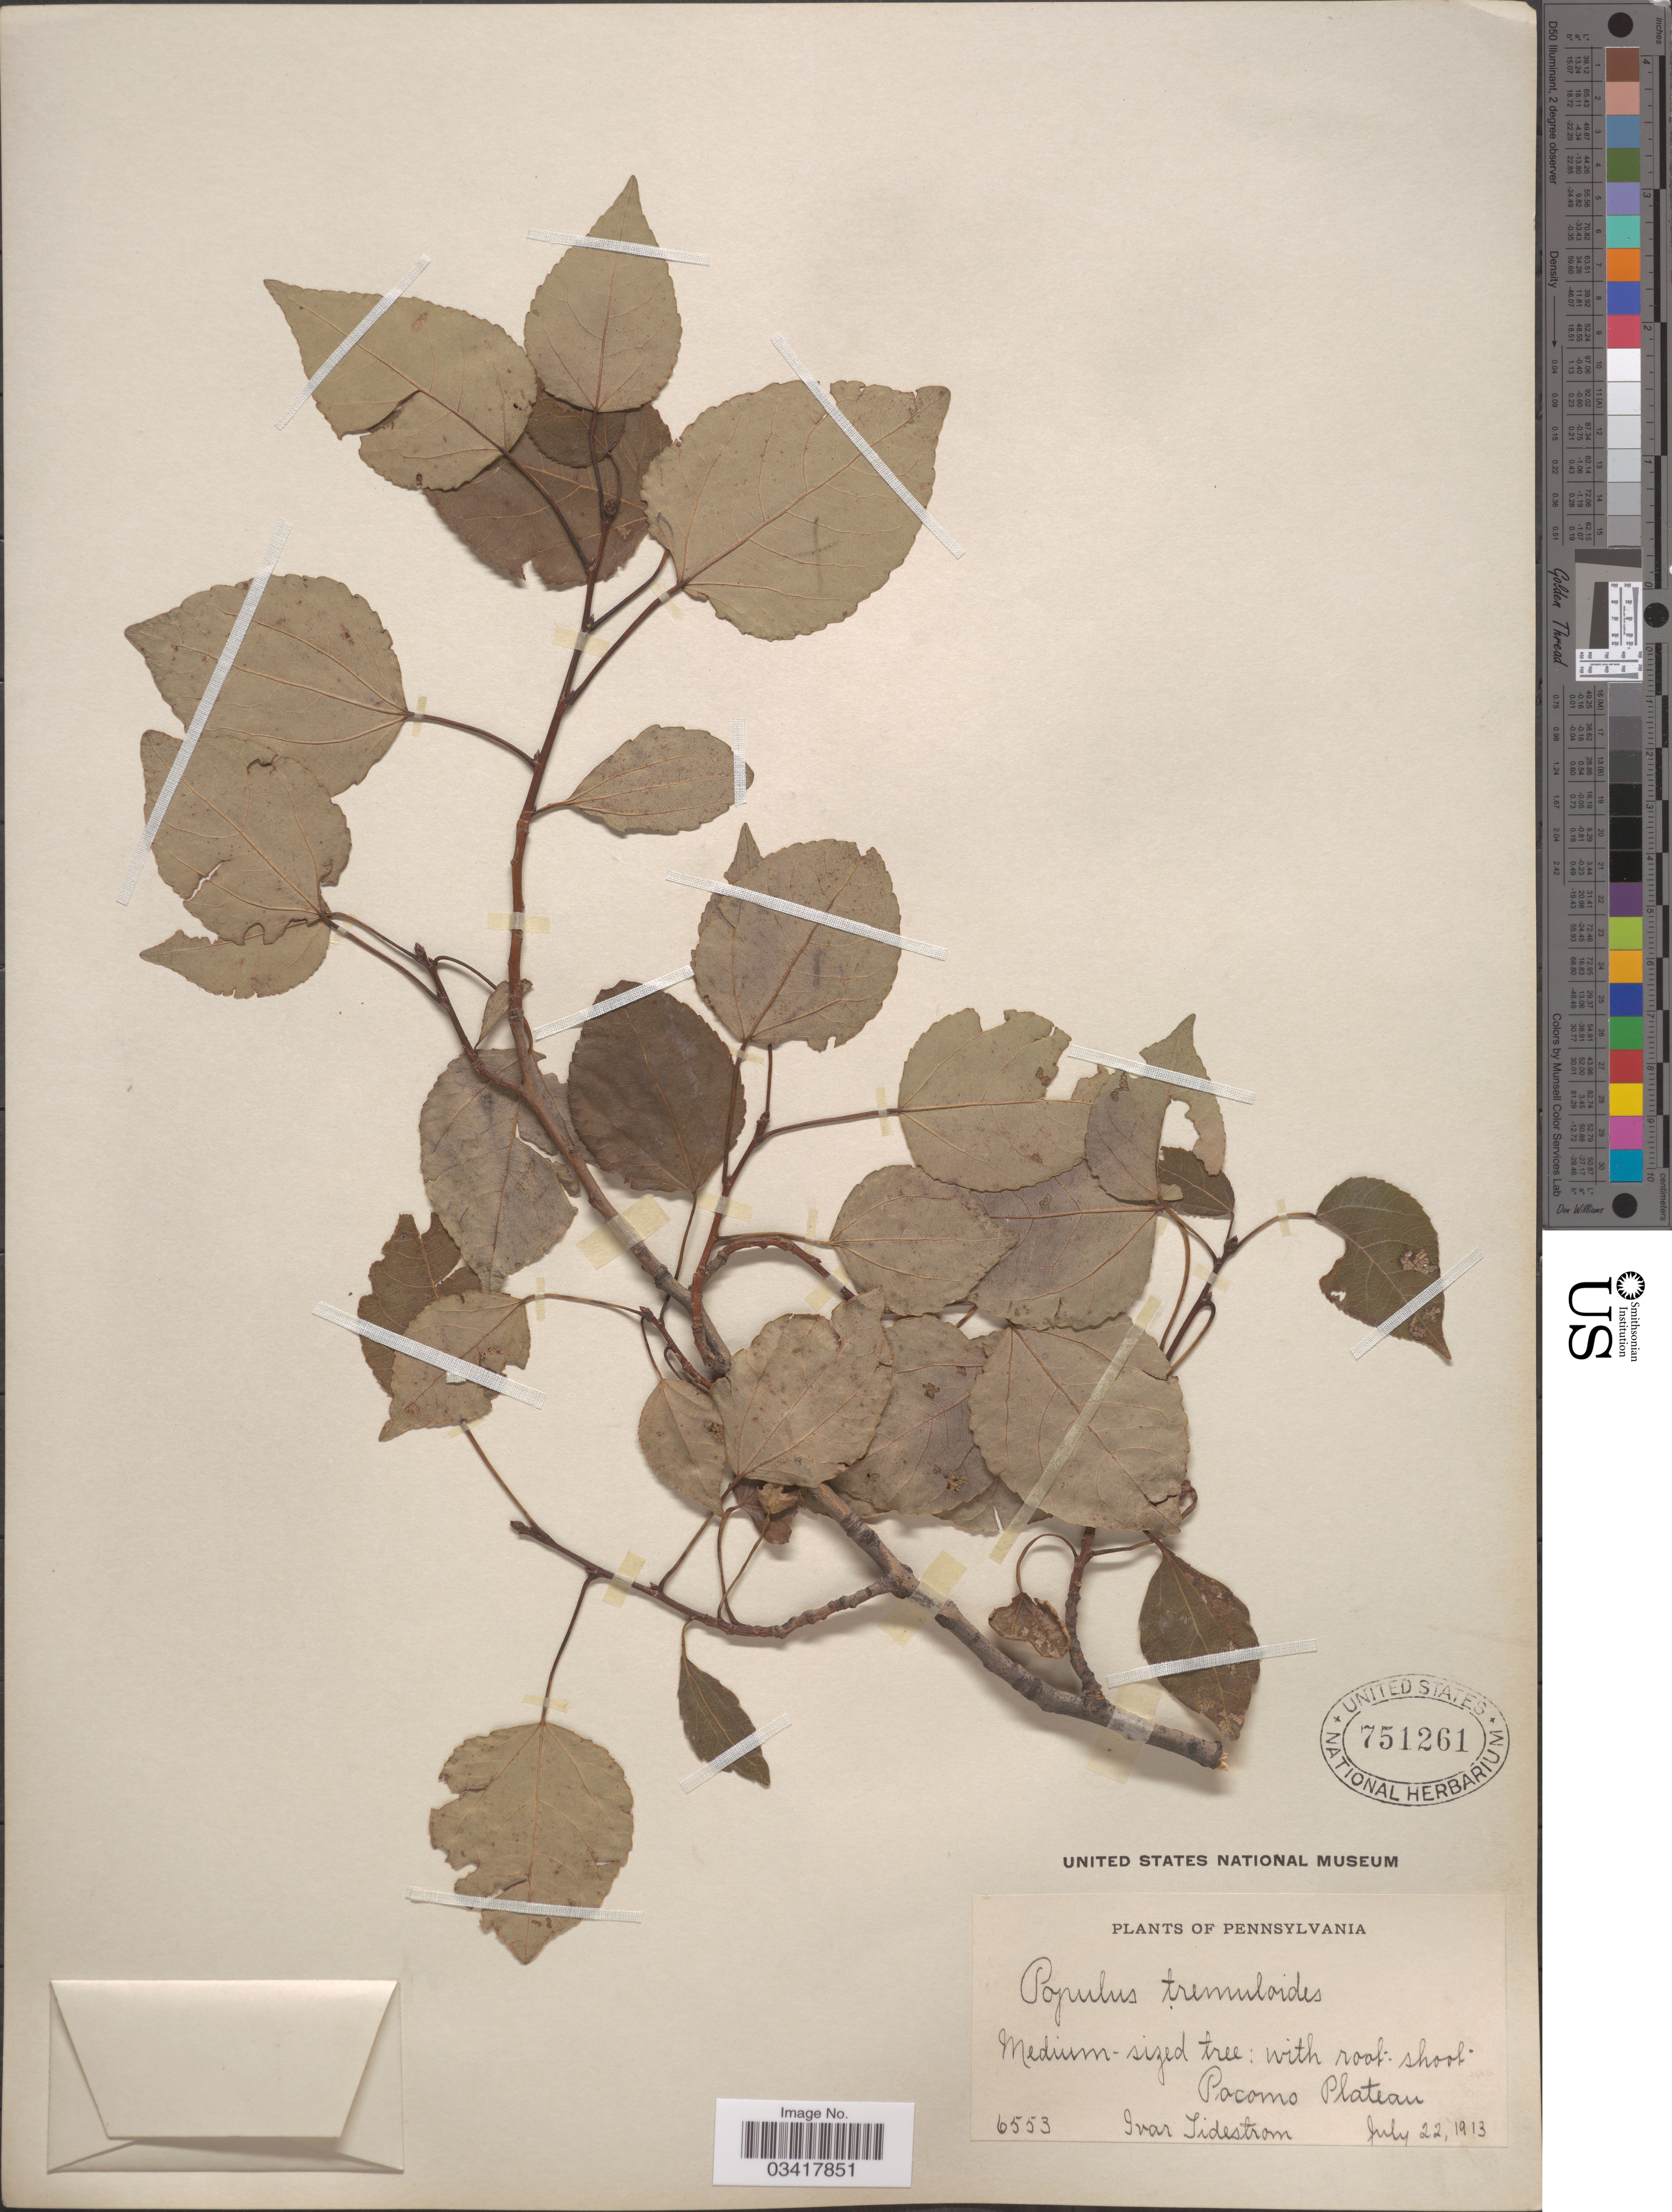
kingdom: Plantae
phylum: Tracheophyta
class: Magnoliopsida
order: Malpighiales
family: Salicaceae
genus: Populus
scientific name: Populus tremuloides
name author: Michx.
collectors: I. F. Tidestrom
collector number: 6553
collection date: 1913-07-22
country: United States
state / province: Pennsylvania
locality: Pocono Plateau.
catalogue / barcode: US 751261